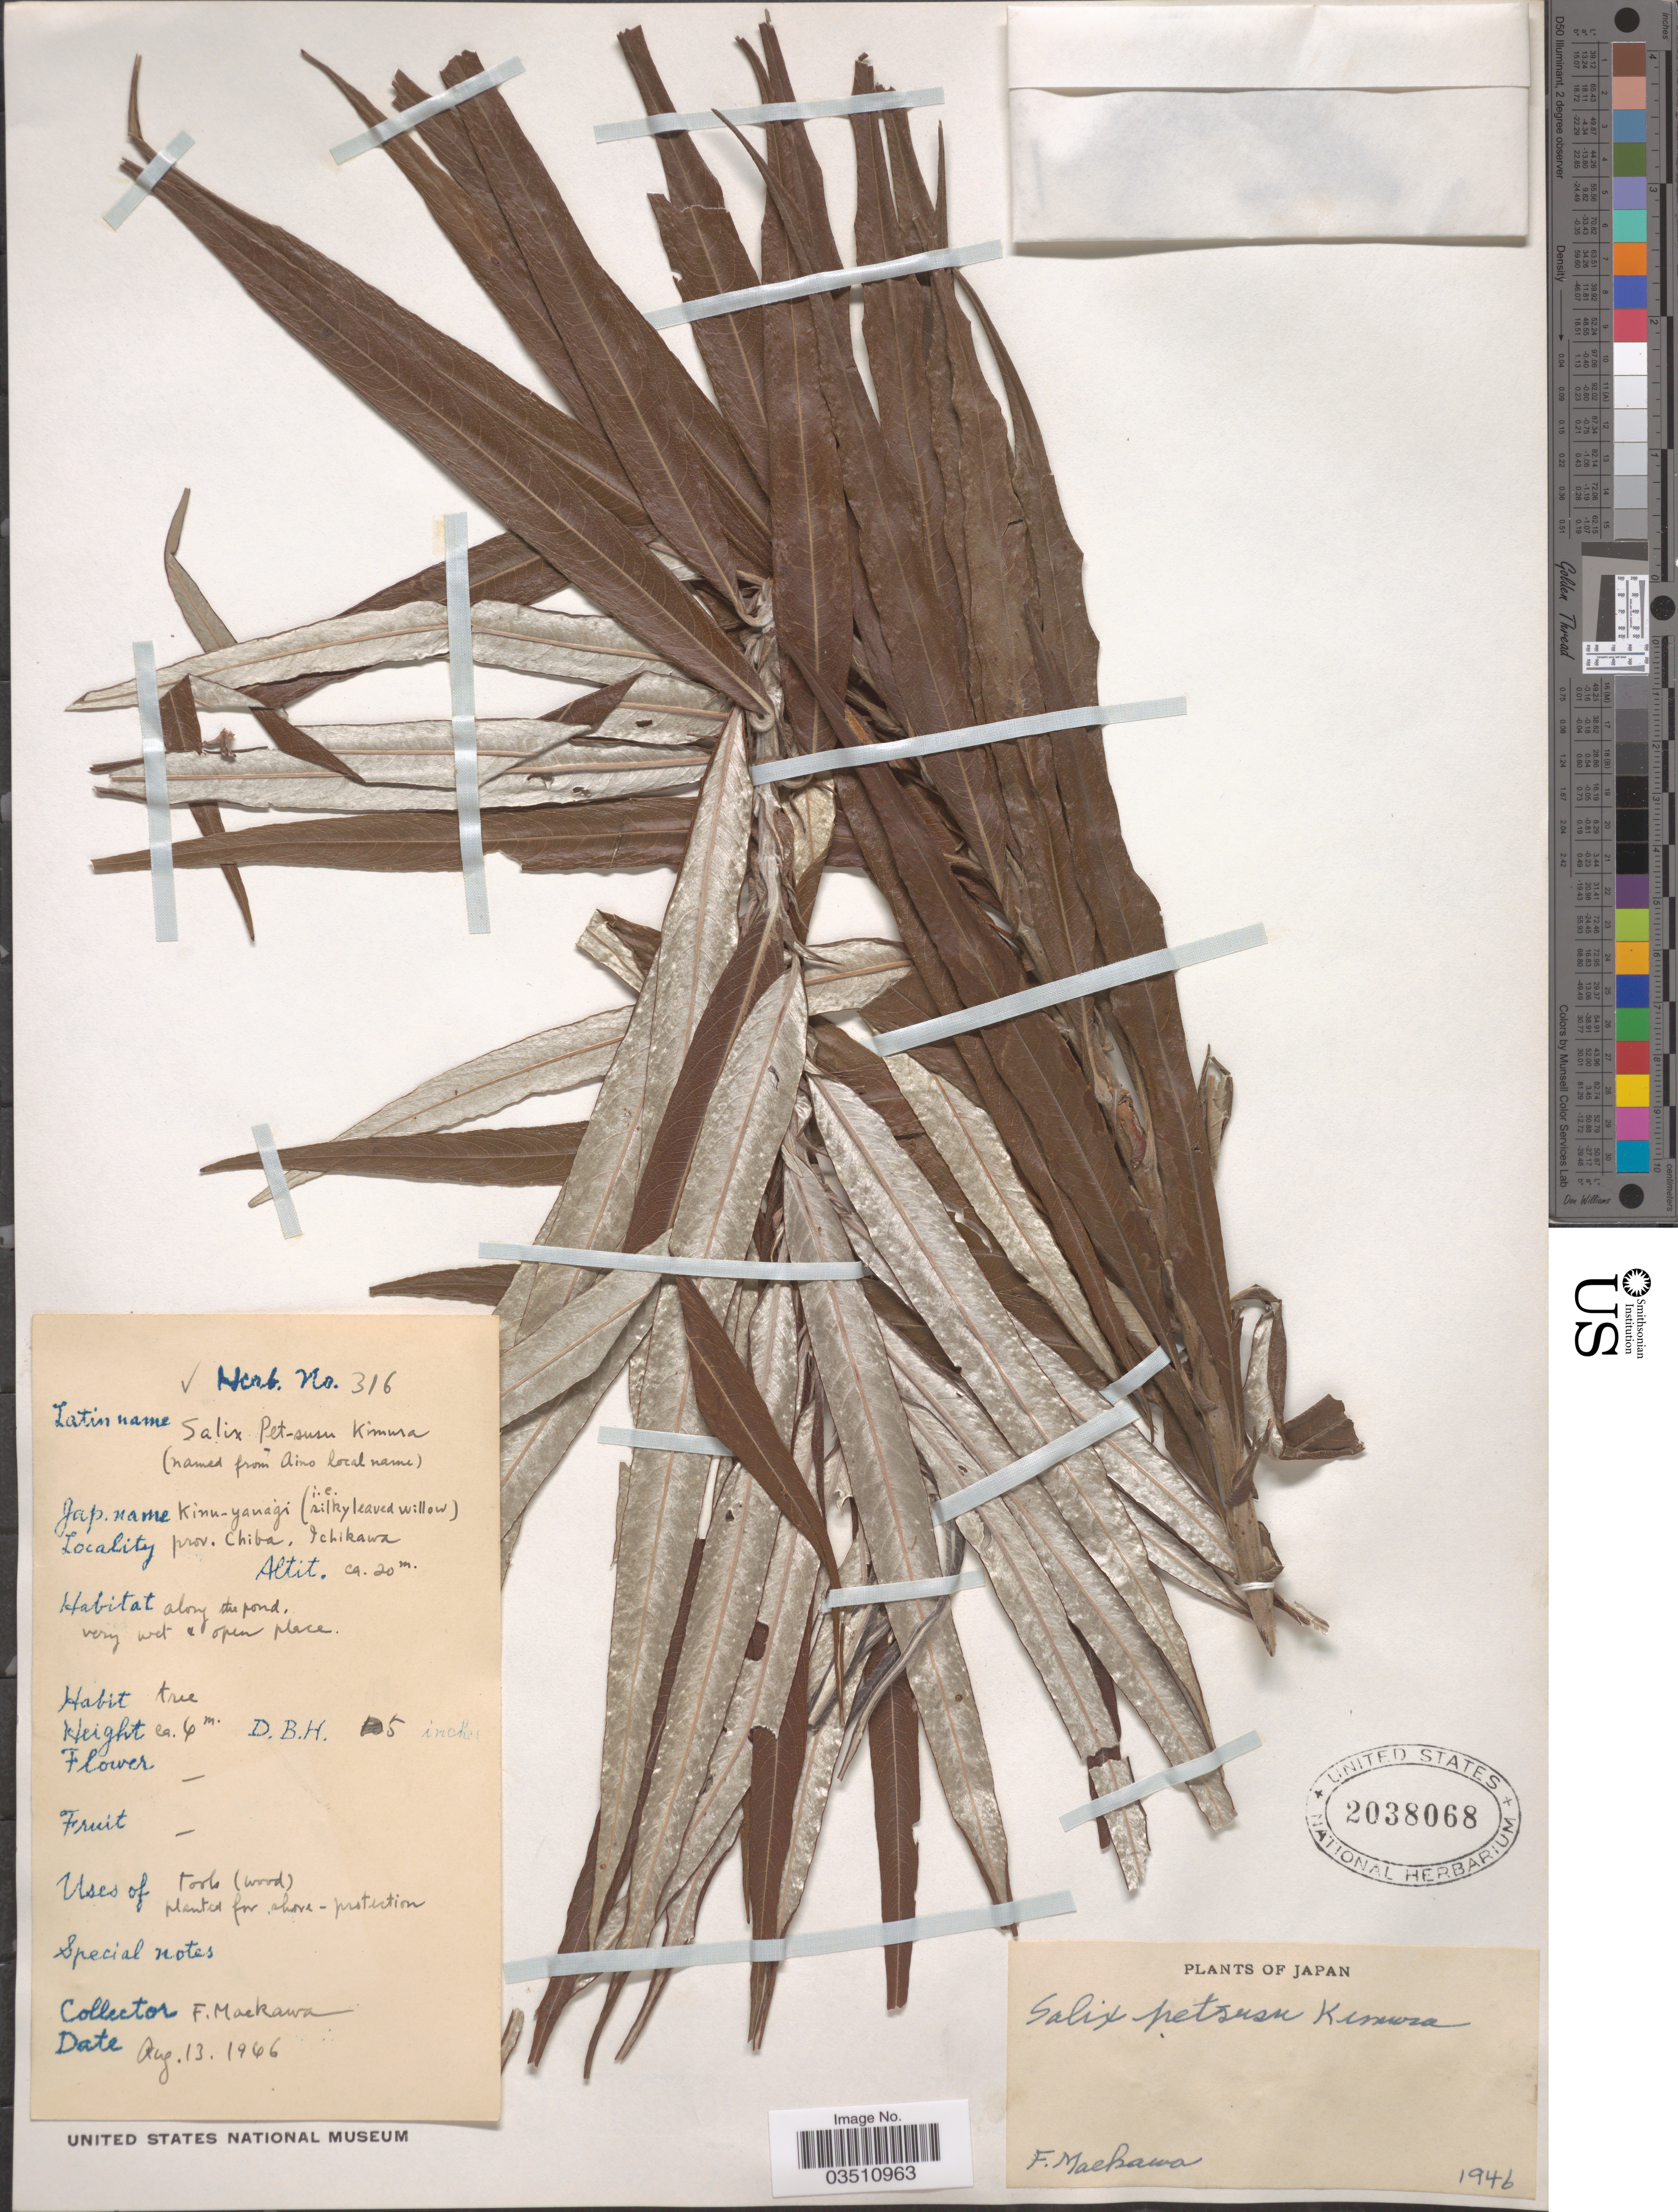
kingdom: Plantae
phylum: Tracheophyta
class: Magnoliopsida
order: Malpighiales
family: Salicaceae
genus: Salix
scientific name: Salix petsusu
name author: Kimura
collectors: F. Maekawa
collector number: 316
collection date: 1946-08-13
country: Japan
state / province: Tiba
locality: Prov. Chiba, Ichikawa.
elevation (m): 20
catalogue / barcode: US 2038068